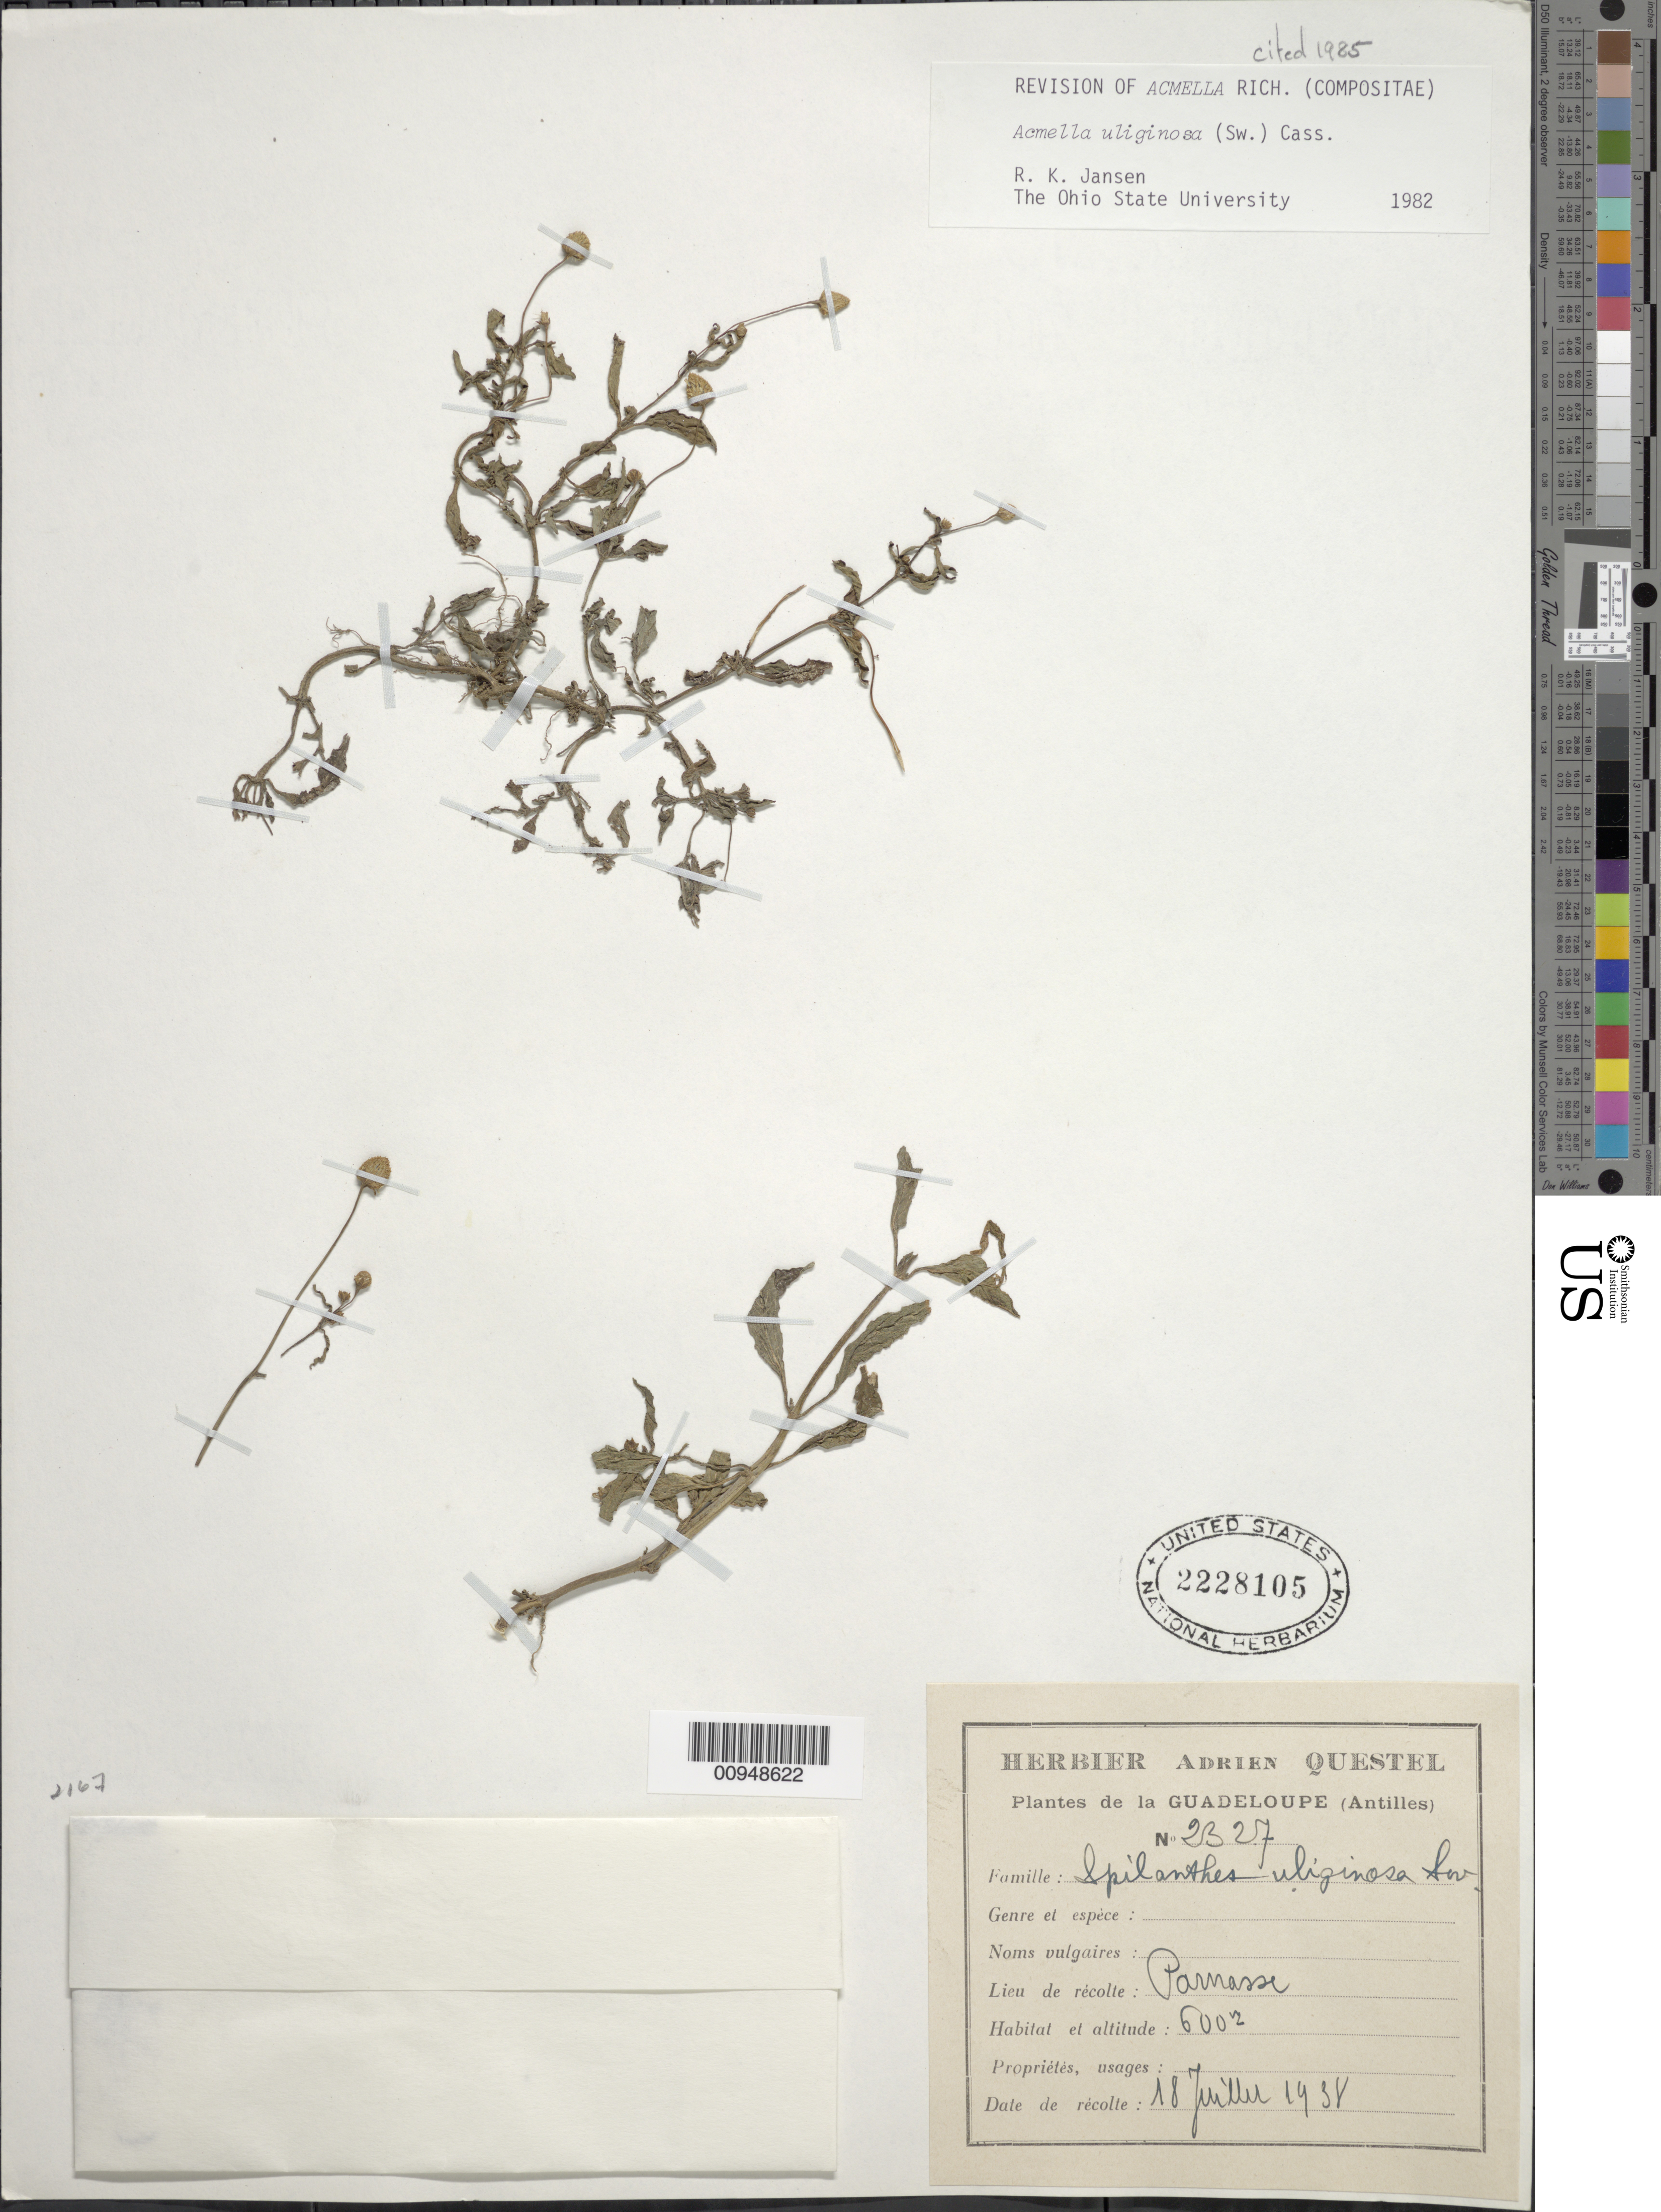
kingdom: Plantae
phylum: Tracheophyta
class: Magnoliopsida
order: Asterales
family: Asteraceae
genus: Acmella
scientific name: Acmella uliginosa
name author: (Sw.) Cass.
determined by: Jansen, R. K.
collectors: A. Questel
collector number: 2327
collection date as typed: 18 Jul 1938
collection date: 1938-07-18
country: Guadeloupe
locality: Parnasse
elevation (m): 600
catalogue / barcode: US 2228105